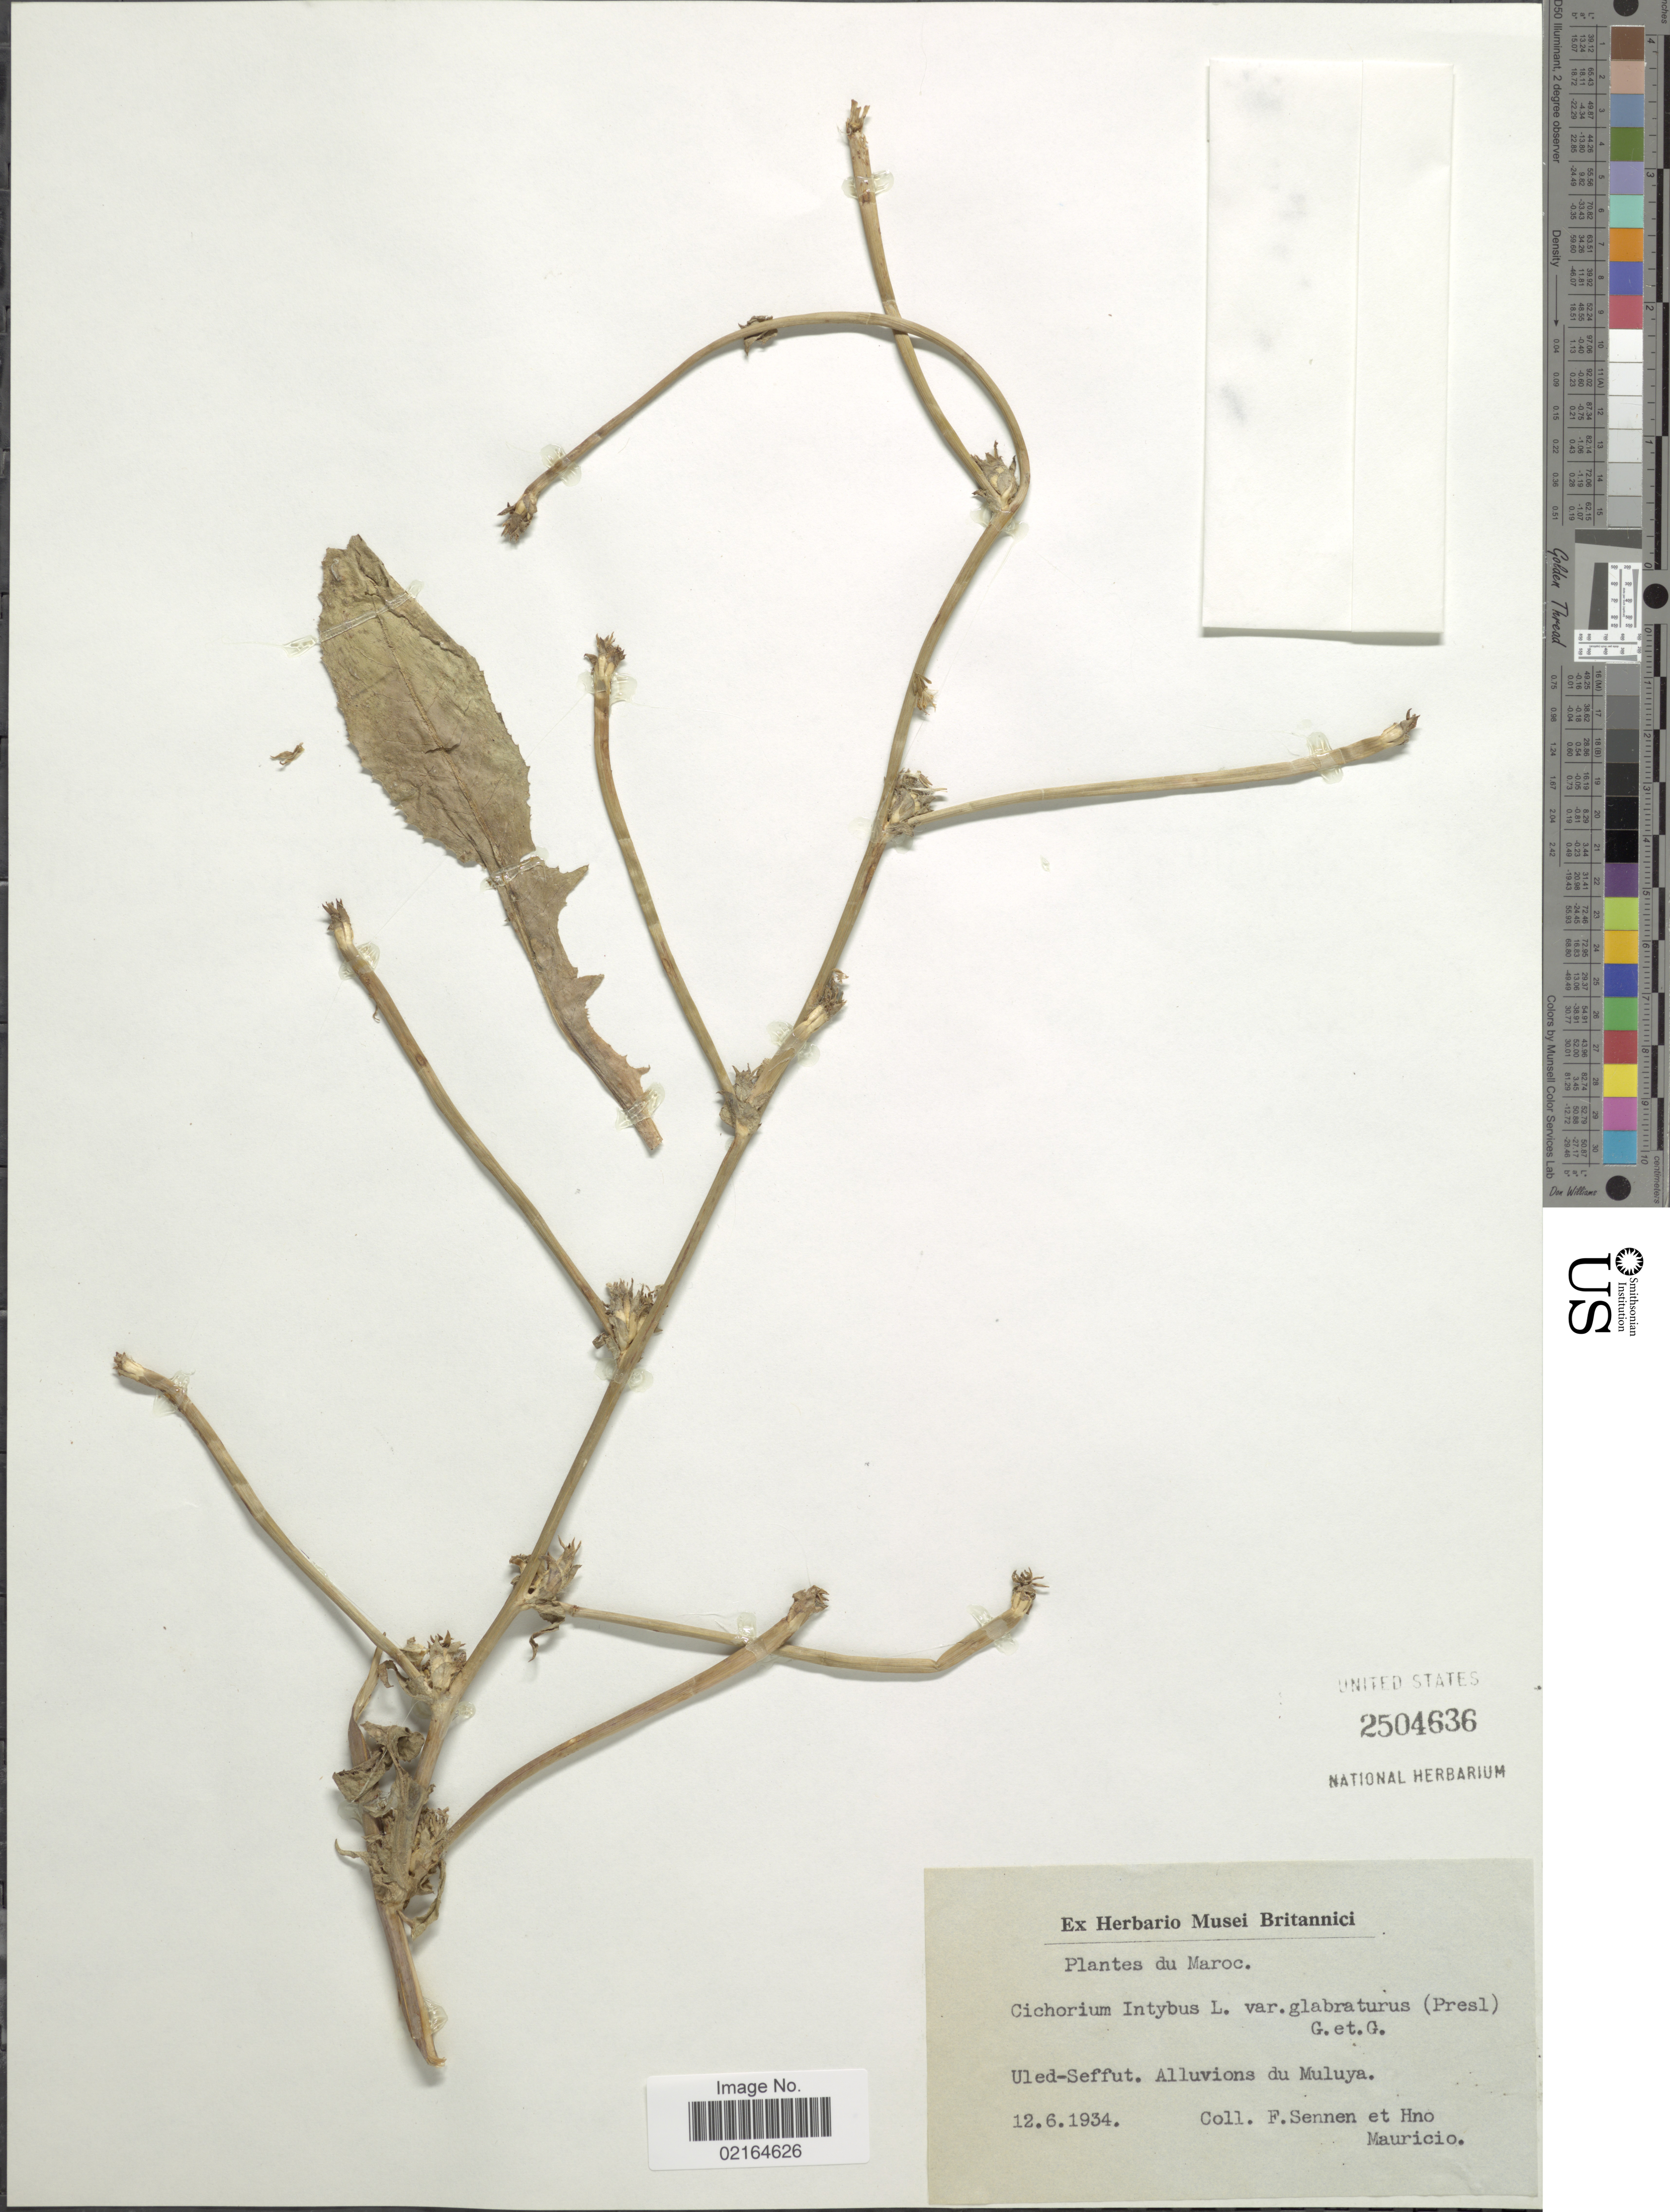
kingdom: Plantae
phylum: Tracheophyta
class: Magnoliopsida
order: Asterales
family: Asteraceae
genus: Cichorium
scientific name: Cichorium intybus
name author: L.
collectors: E. Sennen & H. Mauricio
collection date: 1934-06-12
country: Morocco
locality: Maroc, Uled-Seffut, Alluvions du Muluya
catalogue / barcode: US 2504636